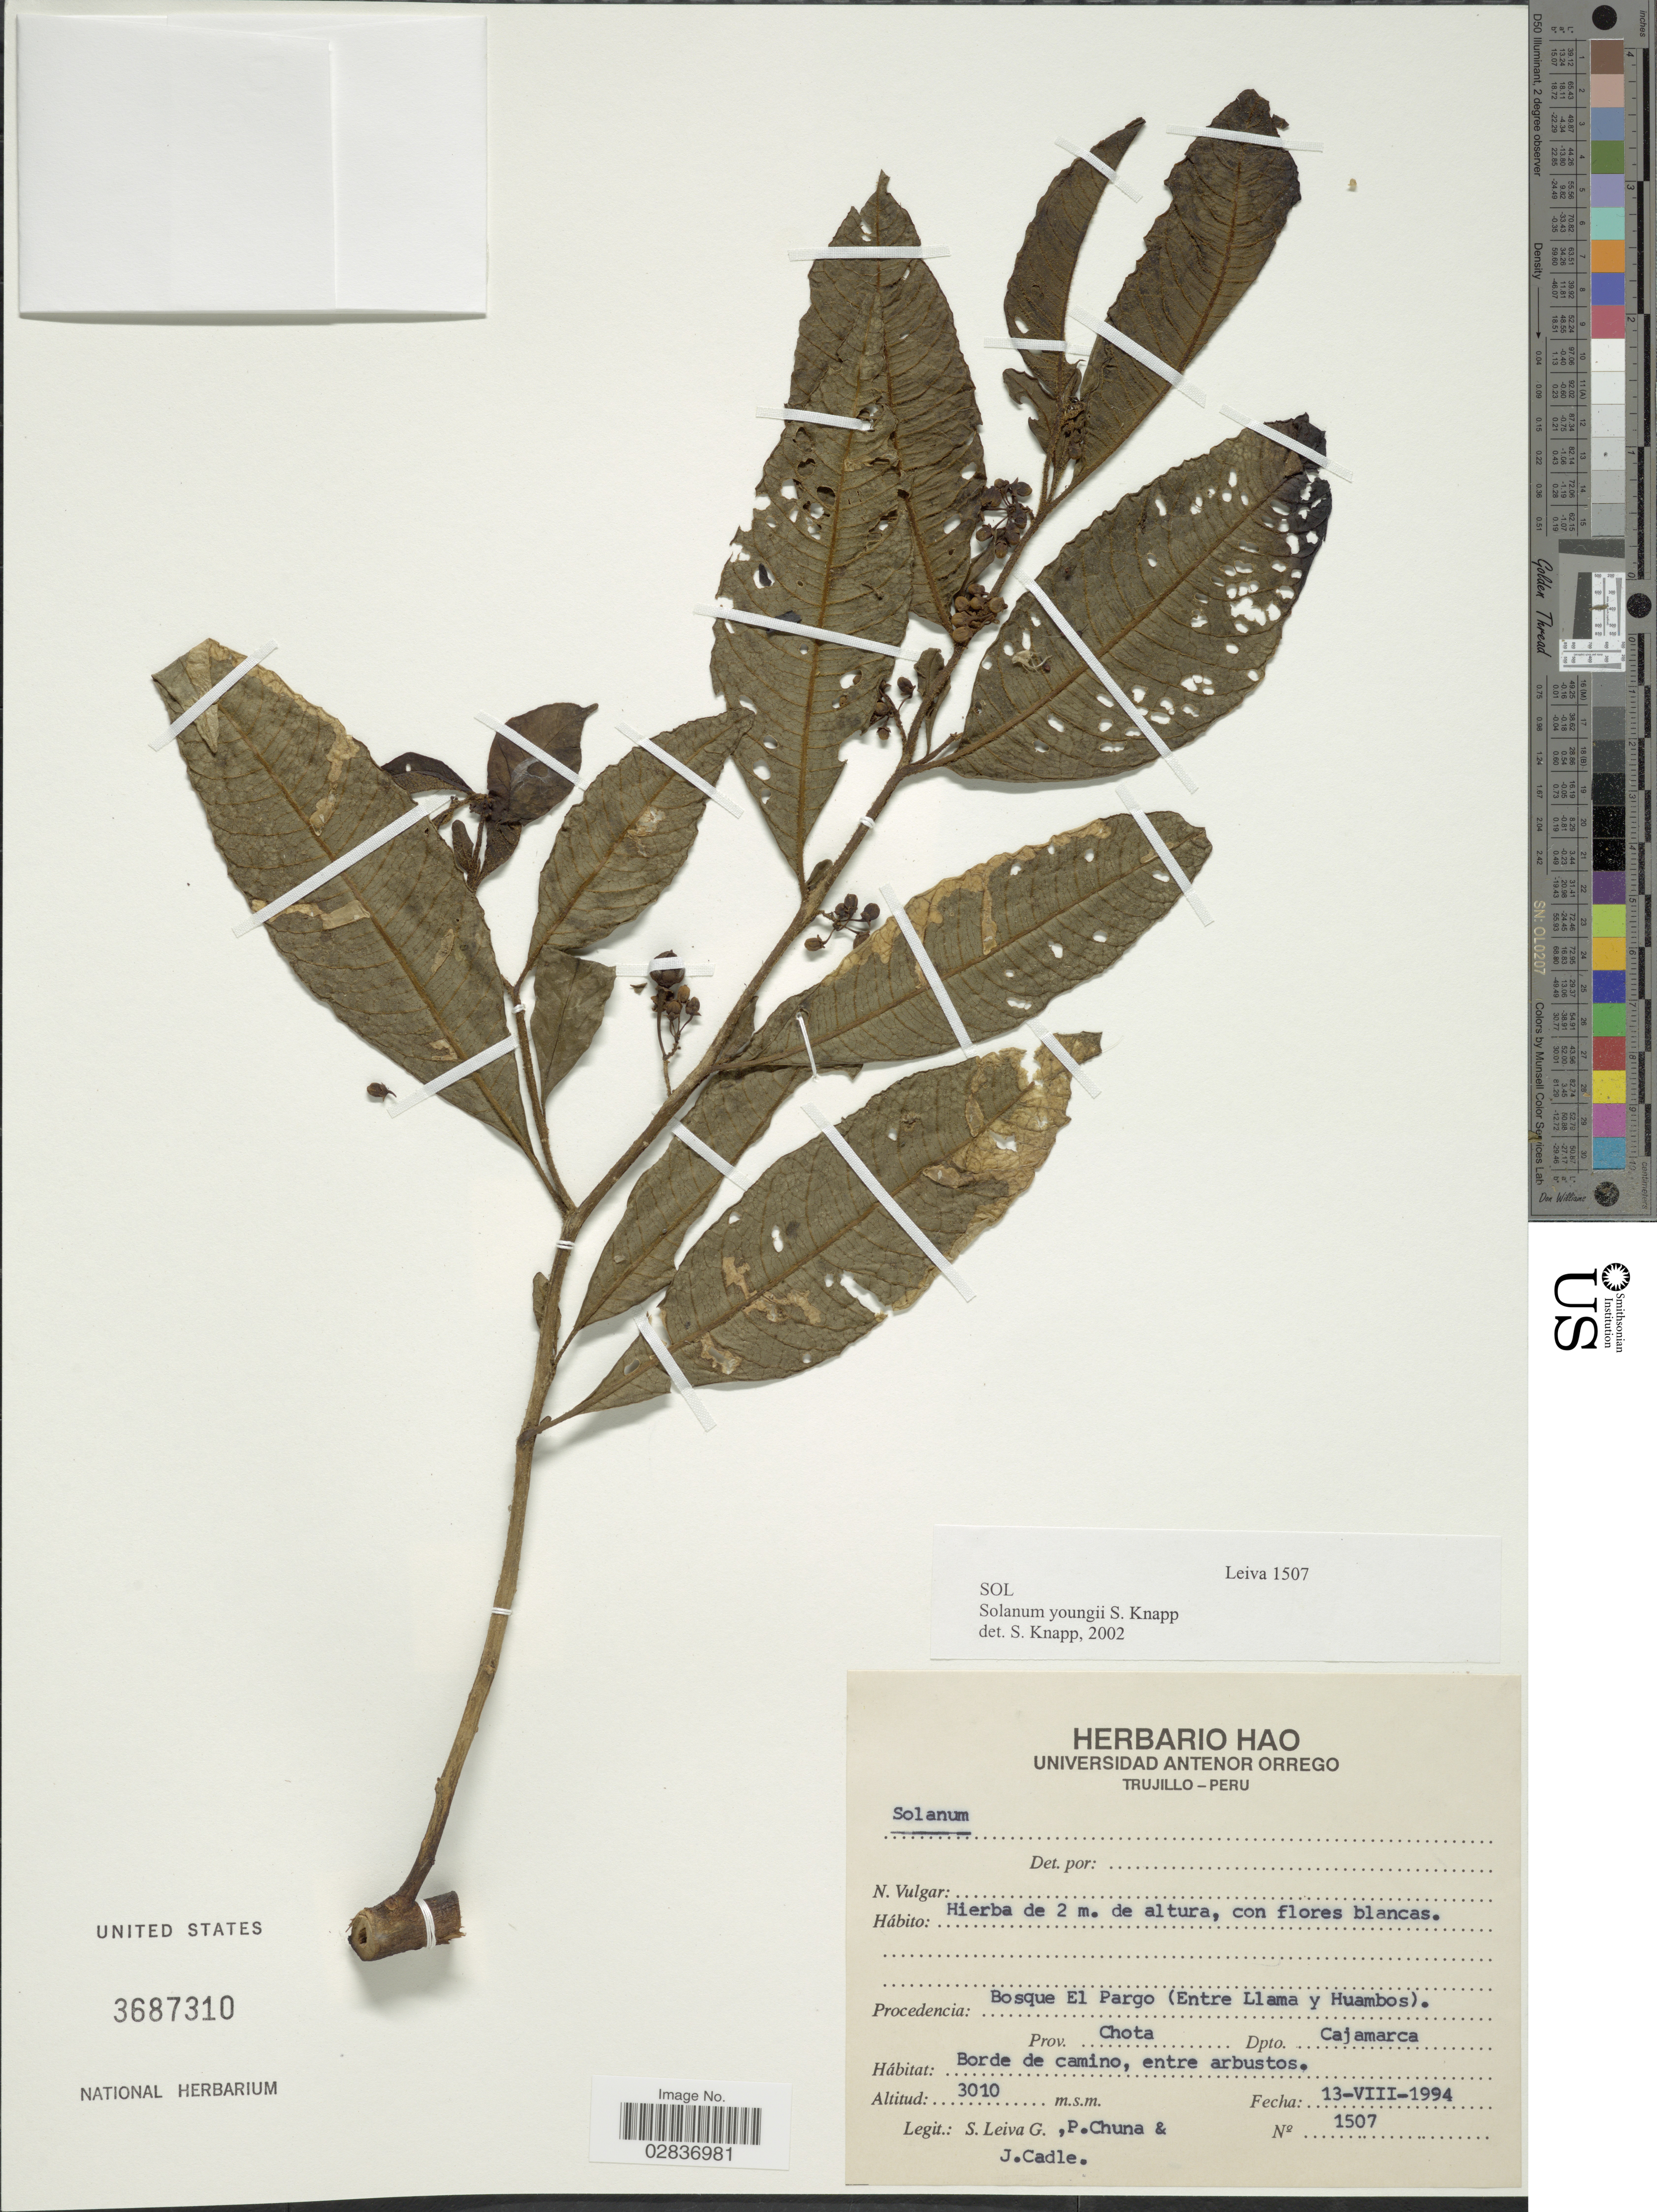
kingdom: Plantae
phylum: Tracheophyta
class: Magnoliopsida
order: Solanales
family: Solanaceae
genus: Solanum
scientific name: Solanum youngii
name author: S. Knapp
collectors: S. Leiva G., P. Chuna & J. Cadle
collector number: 1507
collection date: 1994-08-13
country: Peru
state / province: Cajamarca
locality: Procedencia: Bosque El Pargo (Entre Llama y Huambos), Prov. Chota, Dpto. Cajamarca.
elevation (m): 3010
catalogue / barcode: US 3687310